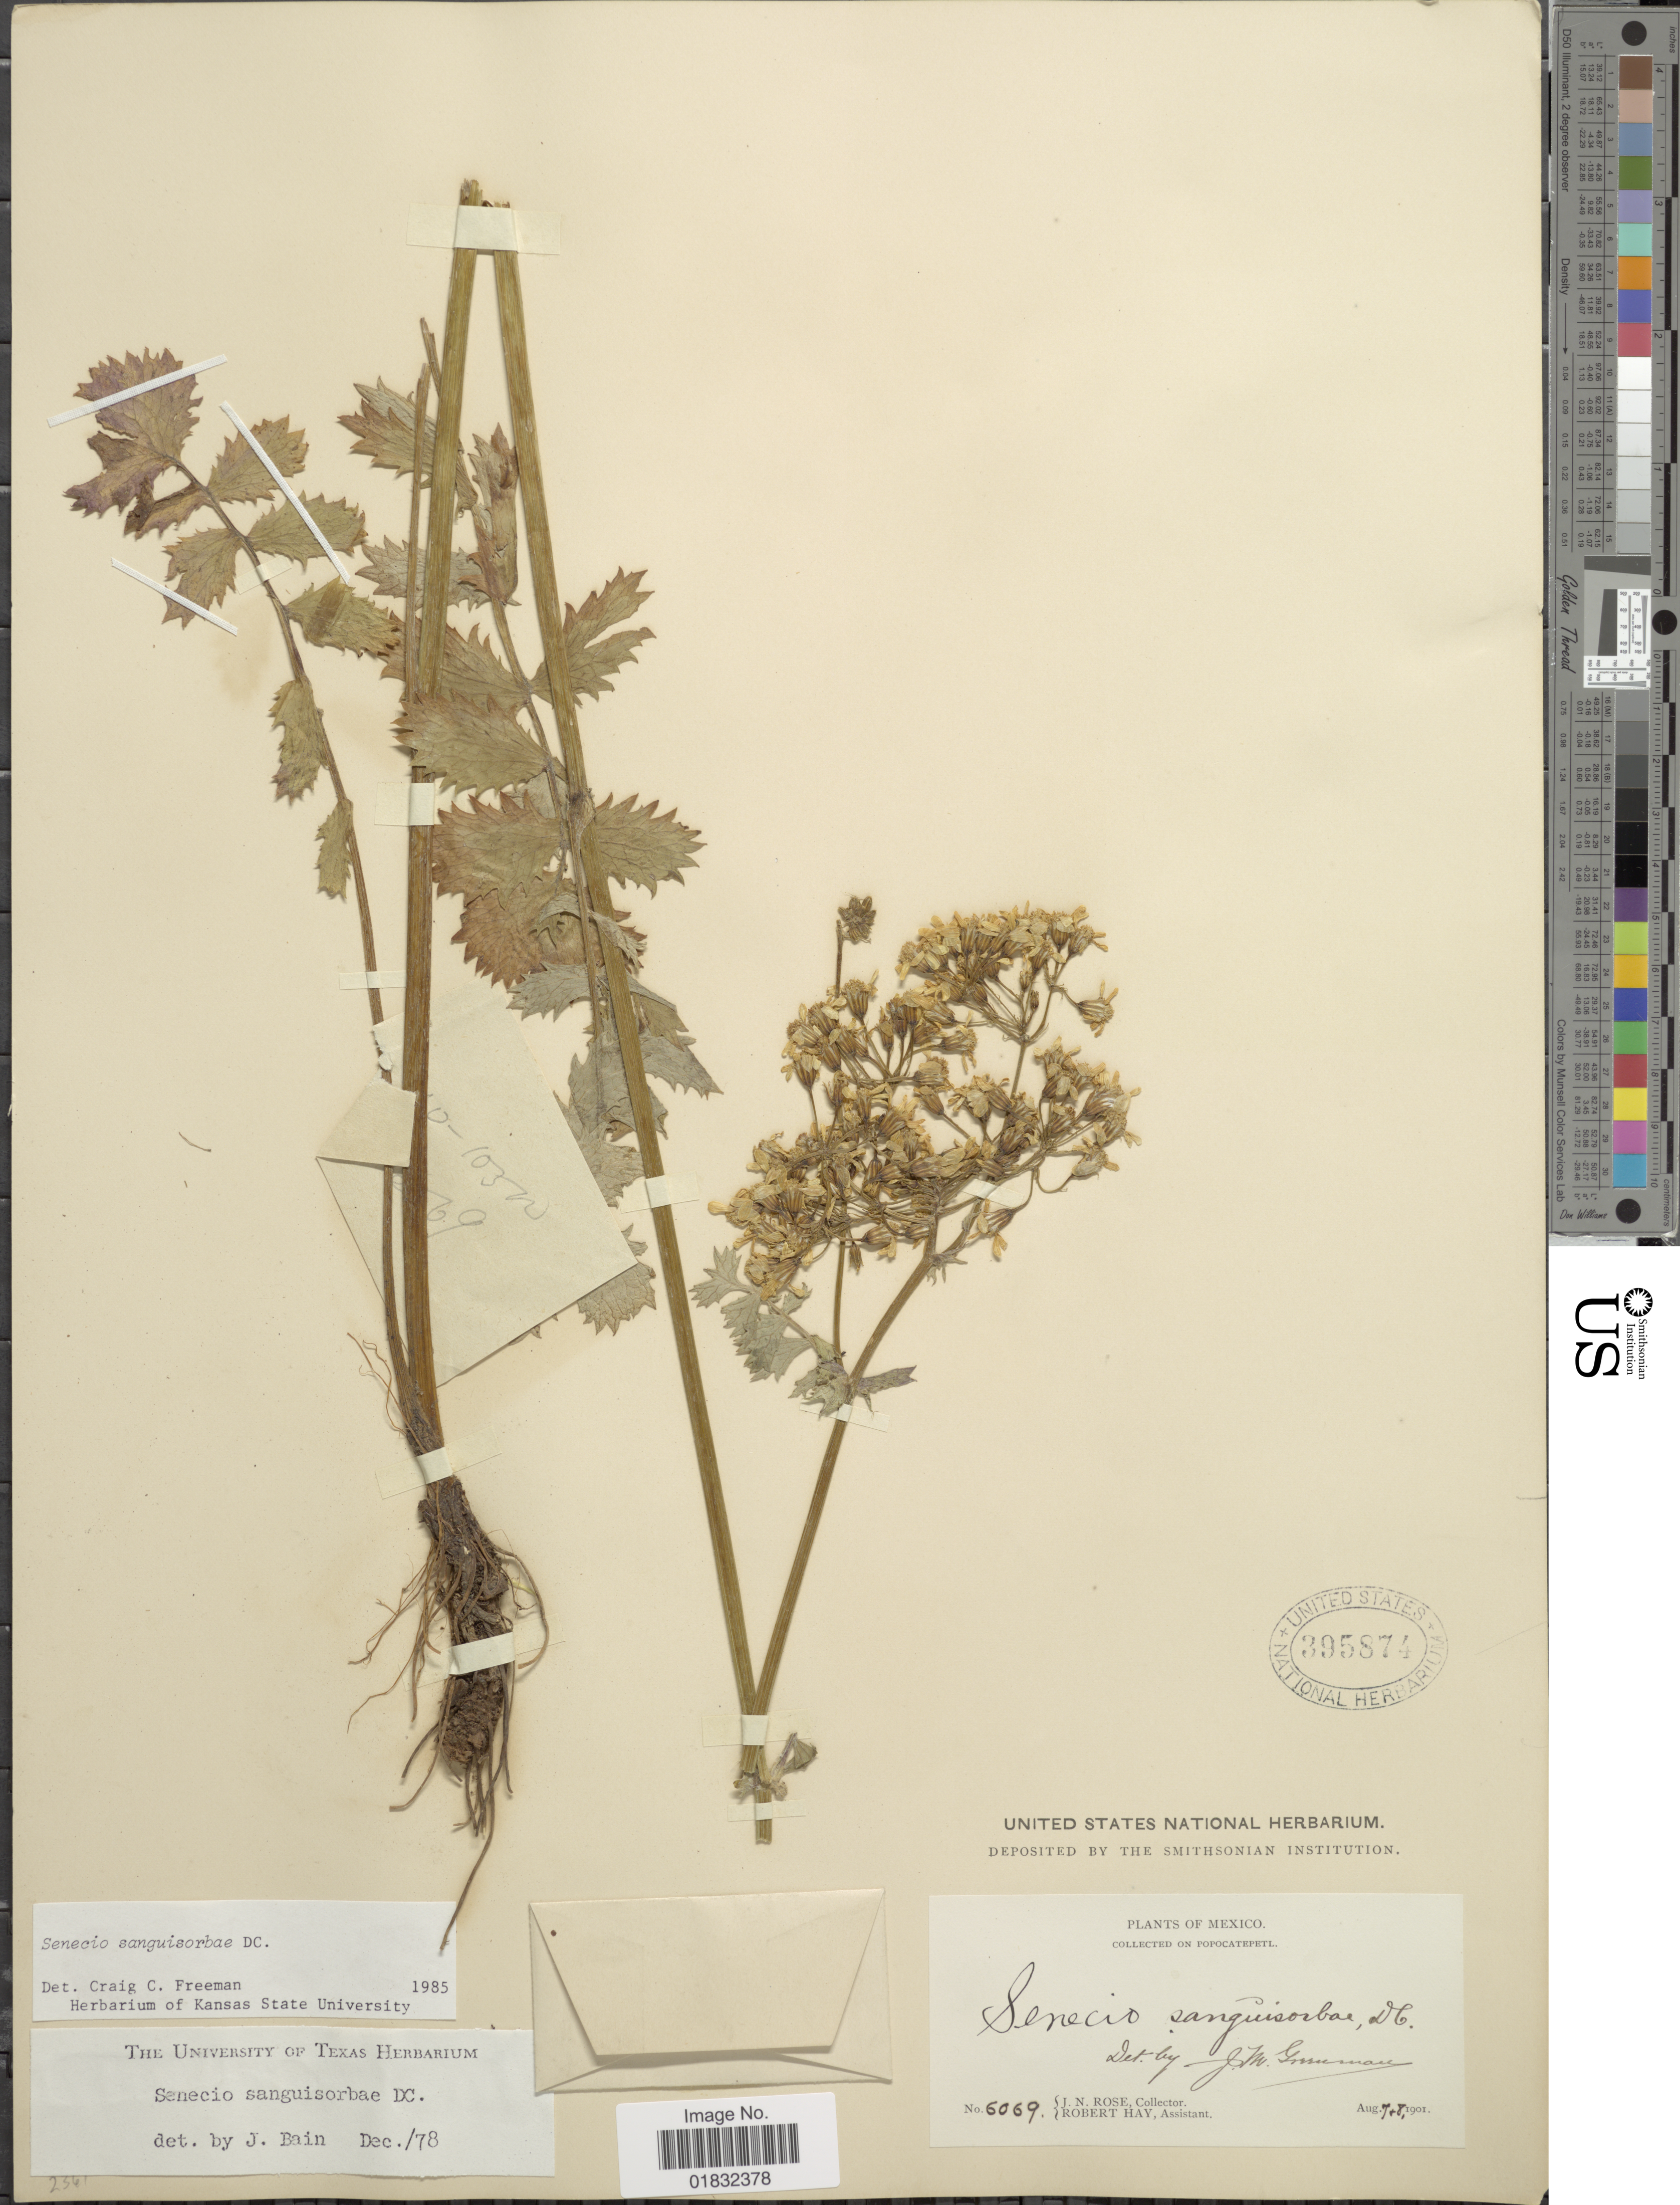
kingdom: Plantae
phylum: Tracheophyta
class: Magnoliopsida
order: Asterales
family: Asteraceae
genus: Packera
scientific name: Packera sanguisorbae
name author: (DC.) C. Jeffrey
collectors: J. N. Rose & R. Hay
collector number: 6069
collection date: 1901-08-07/1901-08-08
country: Mexico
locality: On Popocatepetl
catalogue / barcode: US 395874